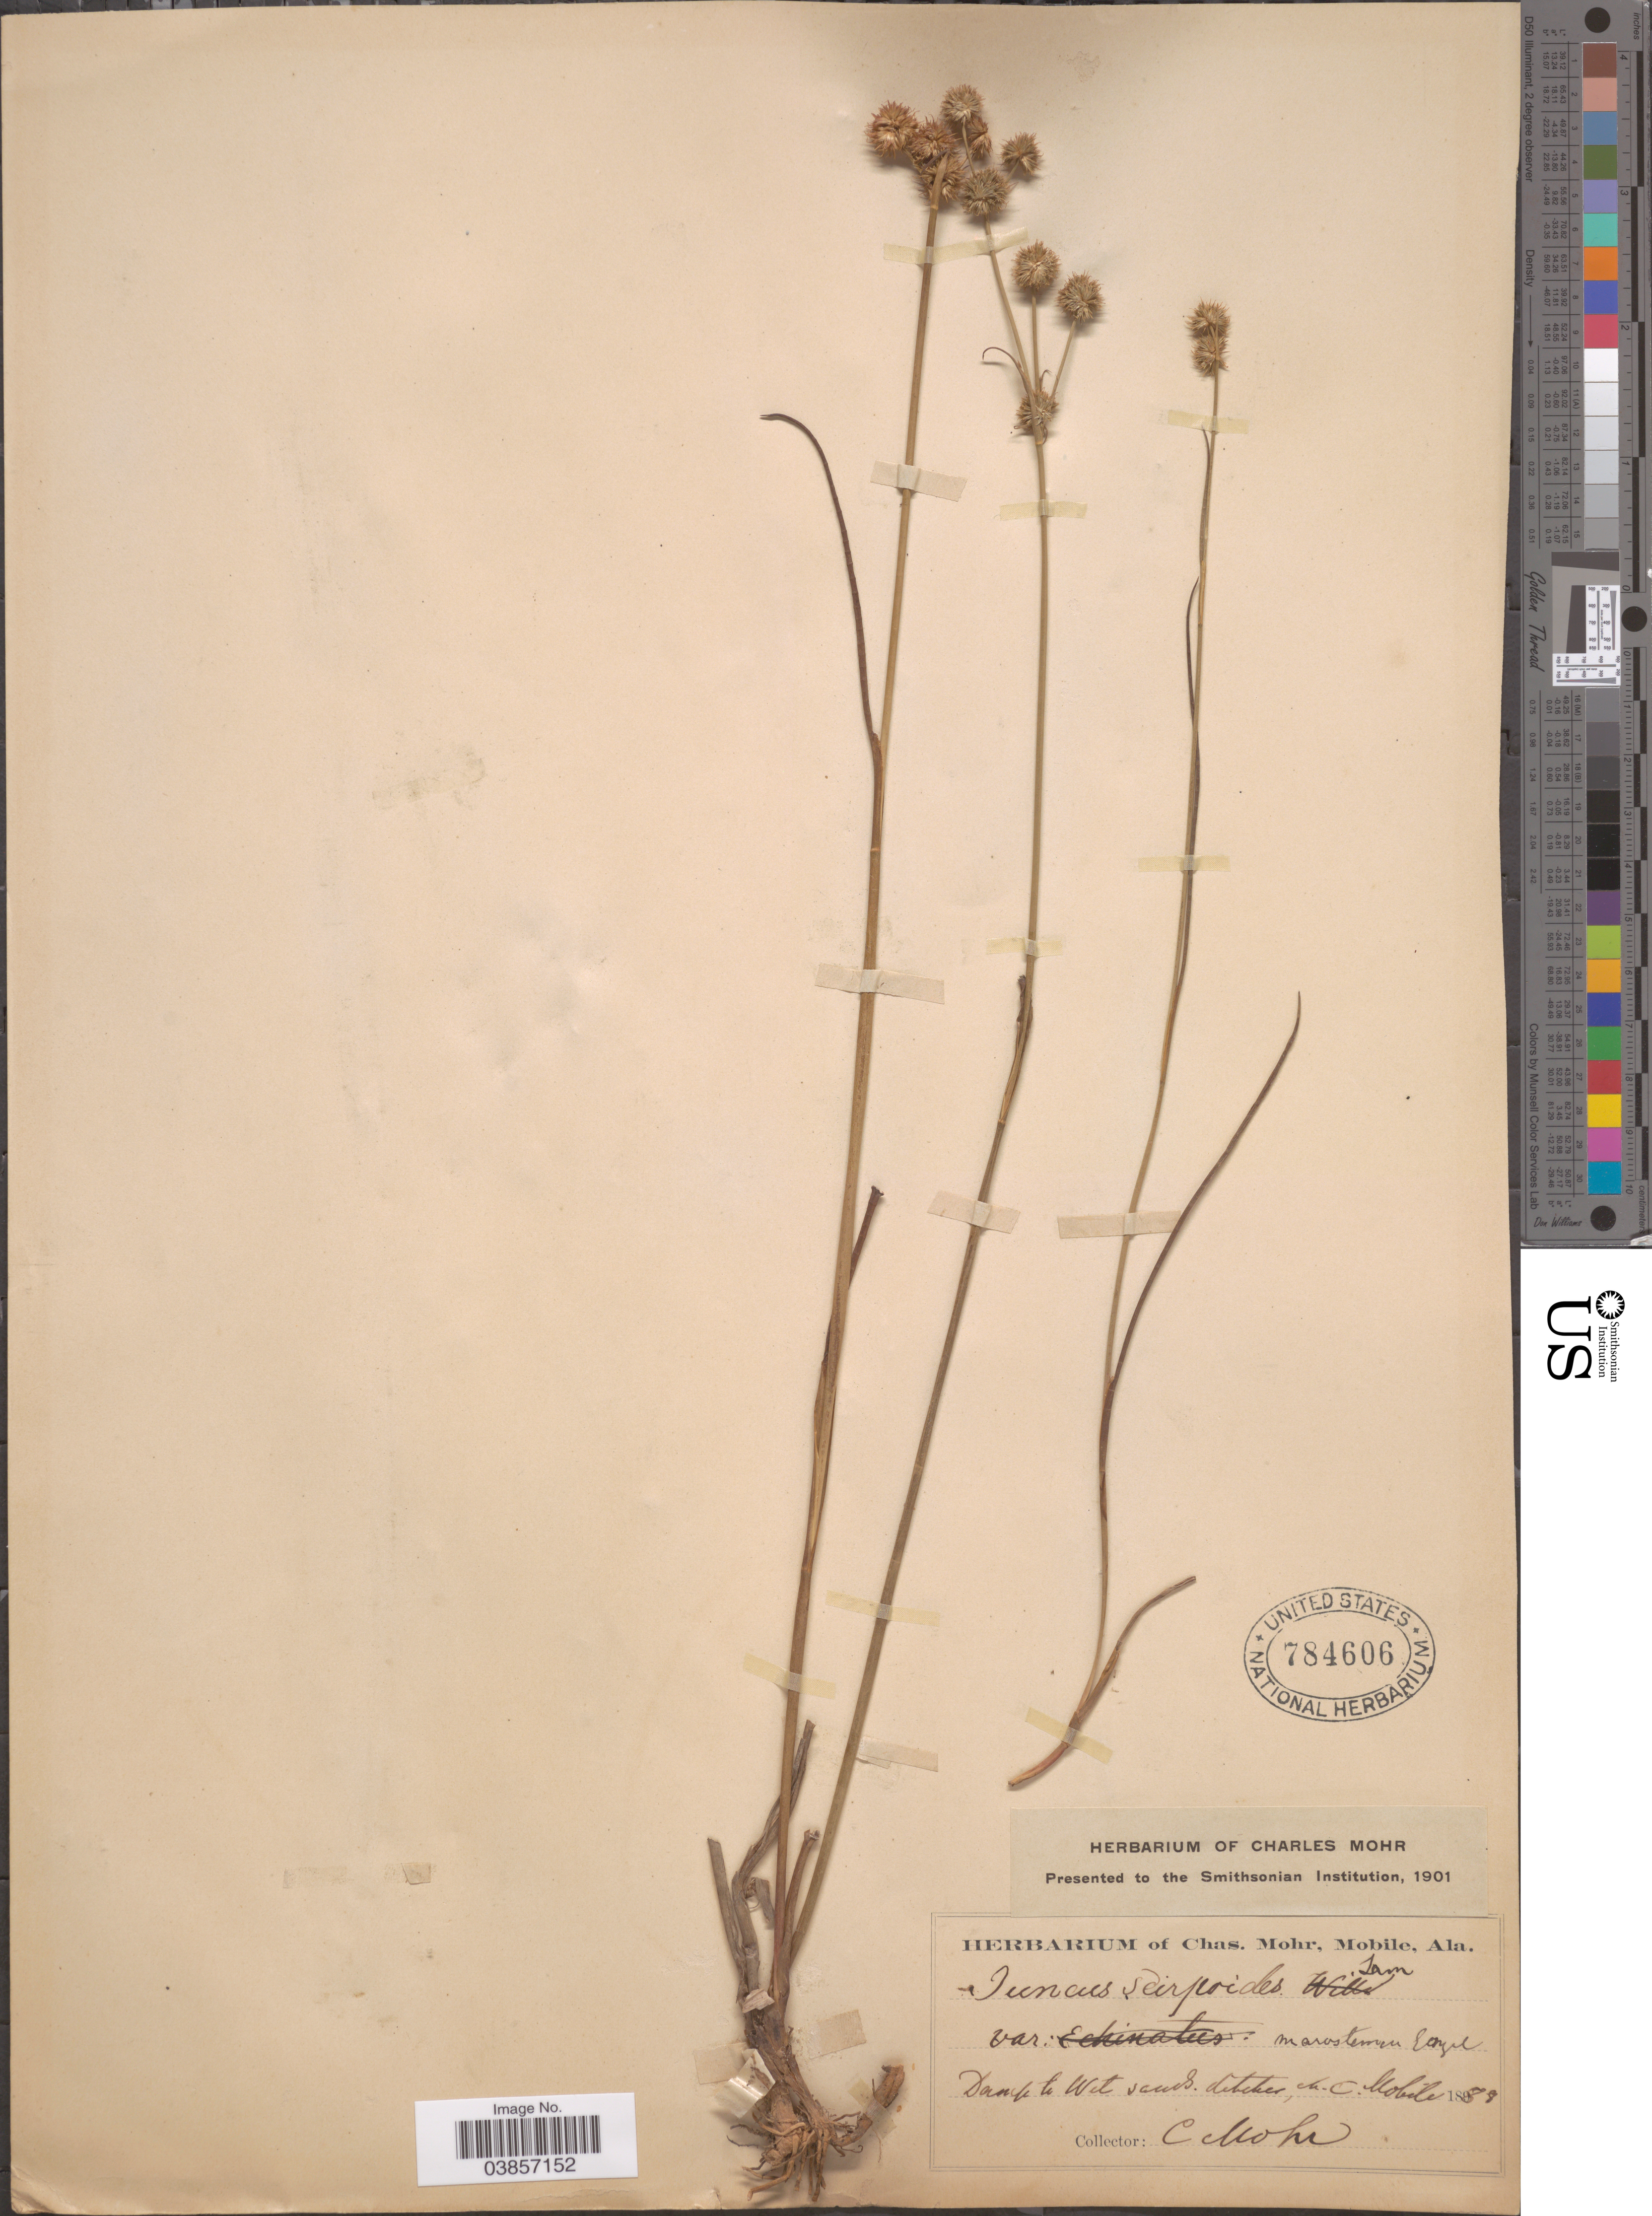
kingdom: Plantae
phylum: Tracheophyta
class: Liliopsida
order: Poales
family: Juncaceae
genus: Juncus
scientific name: Juncus scirpoides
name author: Lam.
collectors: Mohr, C. T. (herbarium)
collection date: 1878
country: United States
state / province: Alabama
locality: Mobile.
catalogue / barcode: US 784606